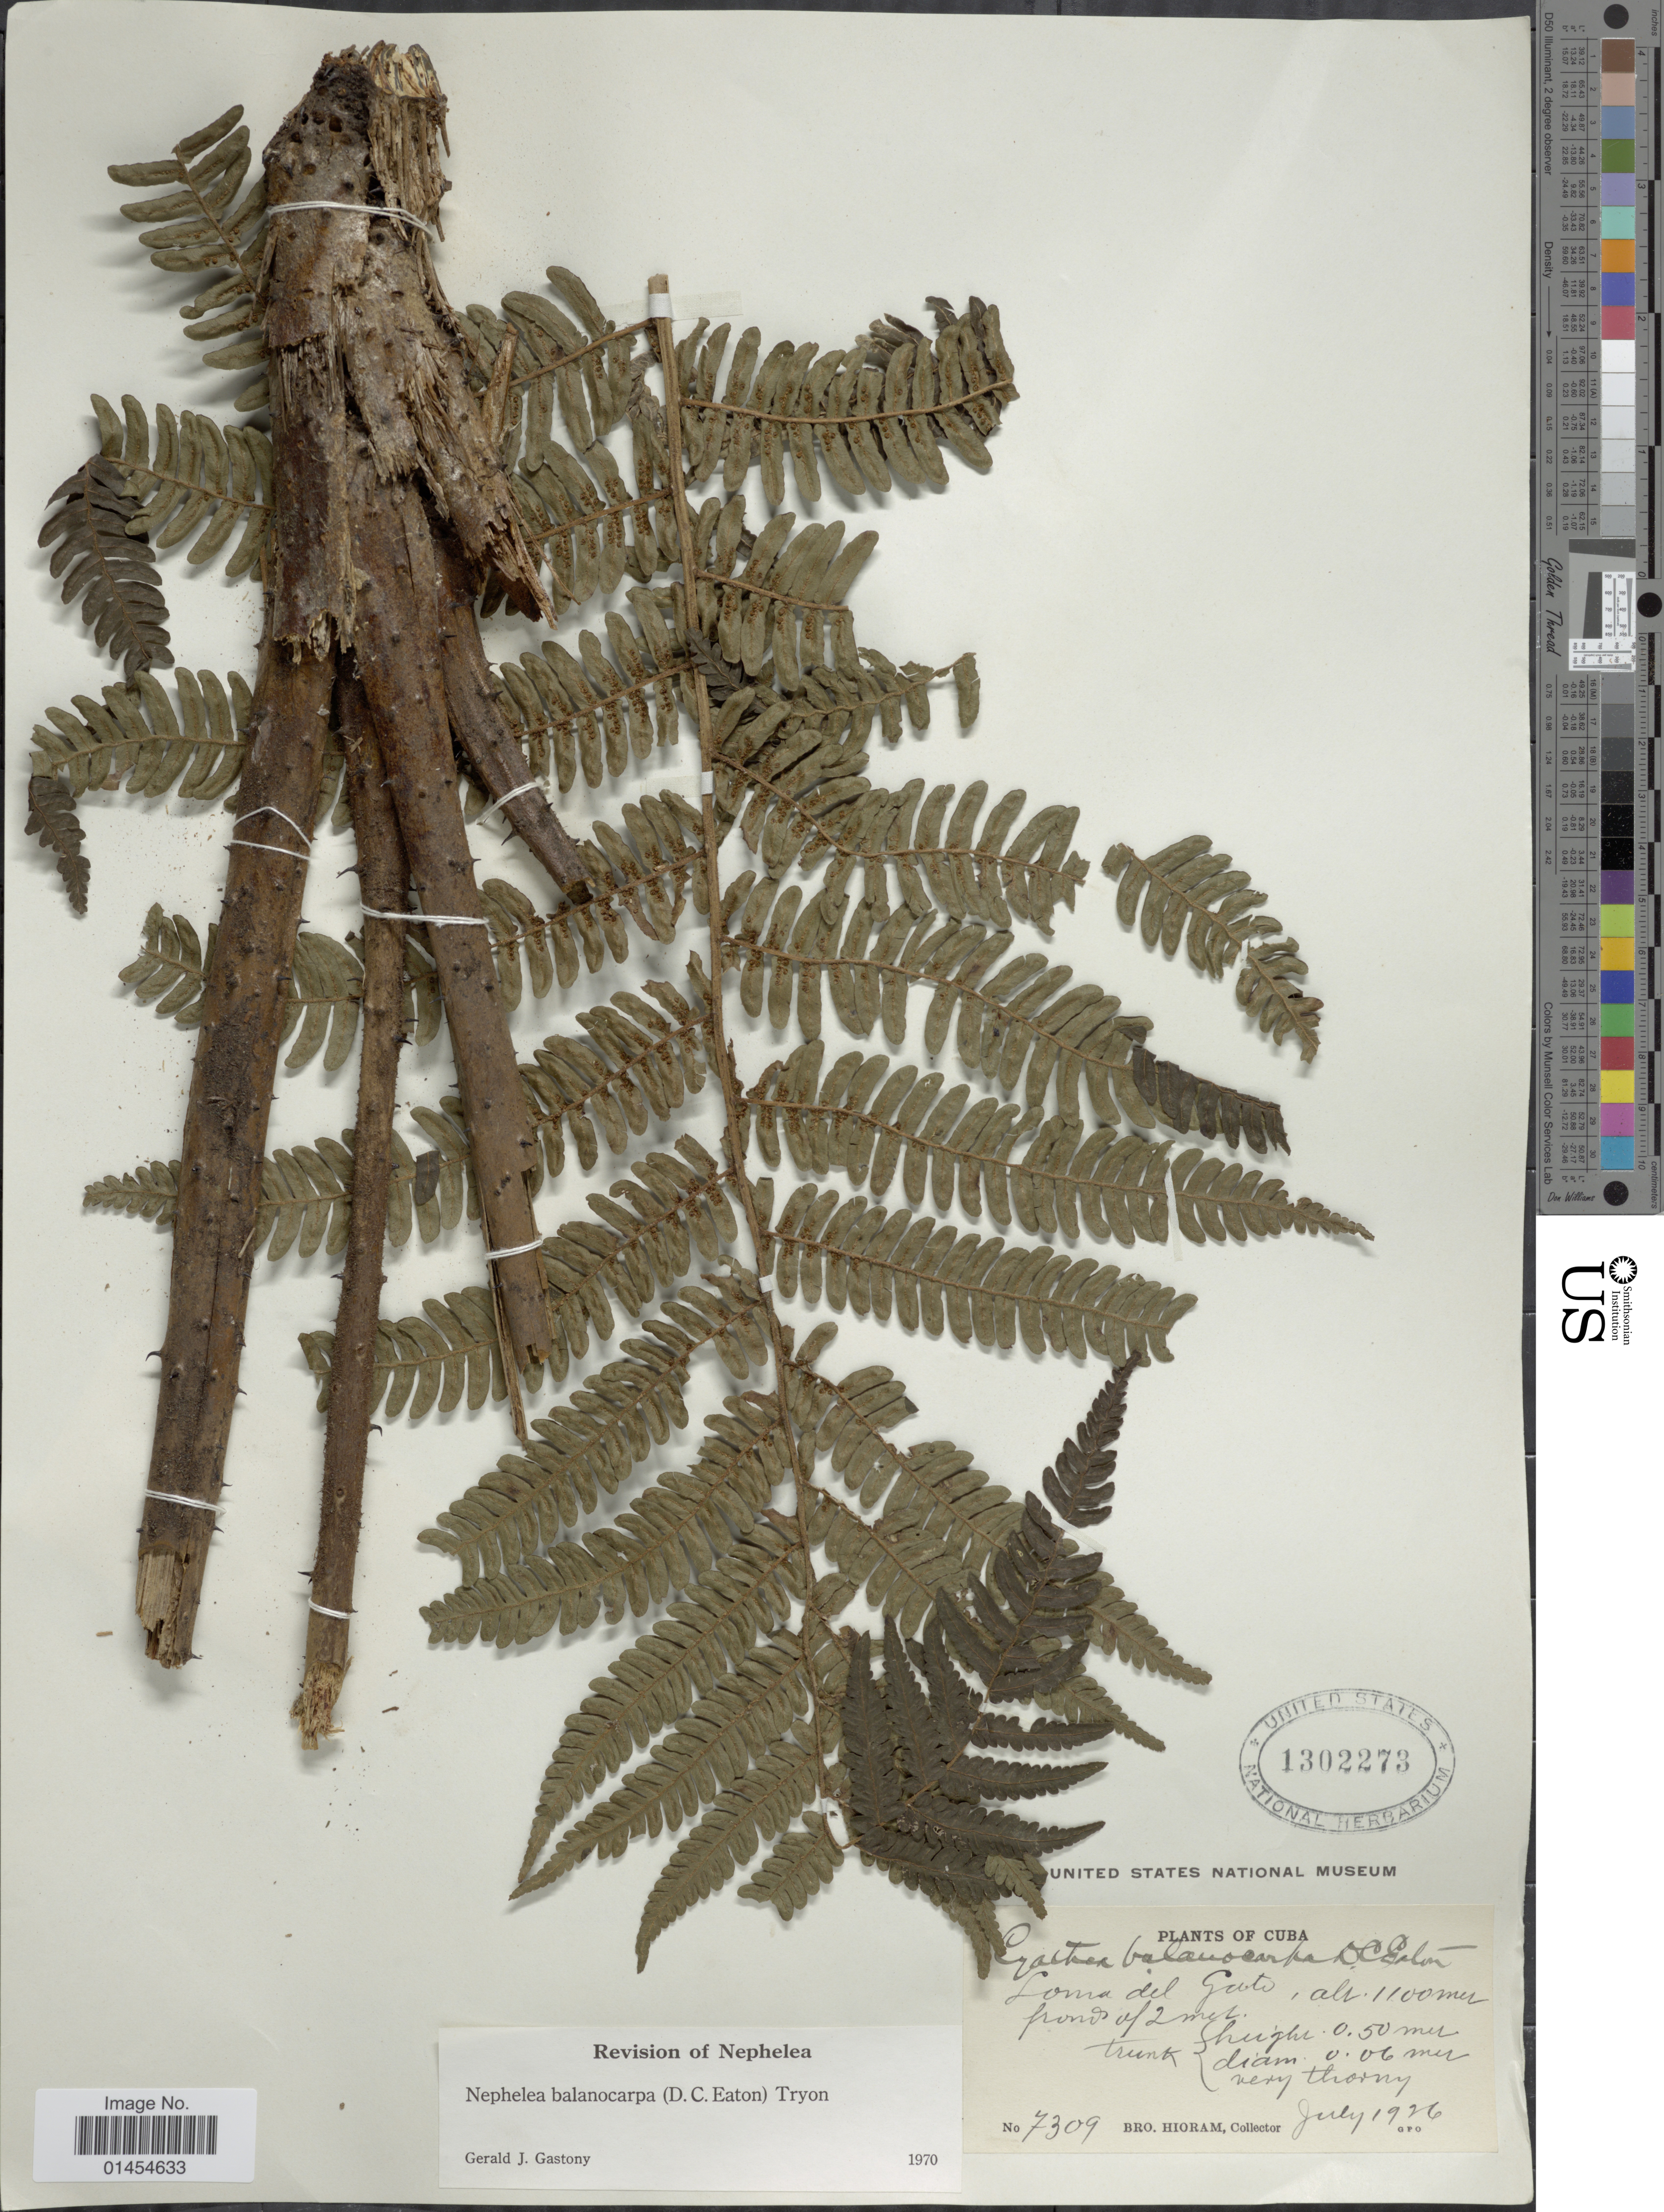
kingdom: Plantae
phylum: Tracheophyta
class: Polypodiopsida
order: Cyatheales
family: Cyatheaceae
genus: Alsophila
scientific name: Alsophila balanocarpa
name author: (D.C. Eaton) D.S. Conant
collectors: Bro. Hioram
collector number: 7309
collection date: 1926-07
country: Cuba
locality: Loma del Gato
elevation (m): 1100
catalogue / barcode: US 1302273